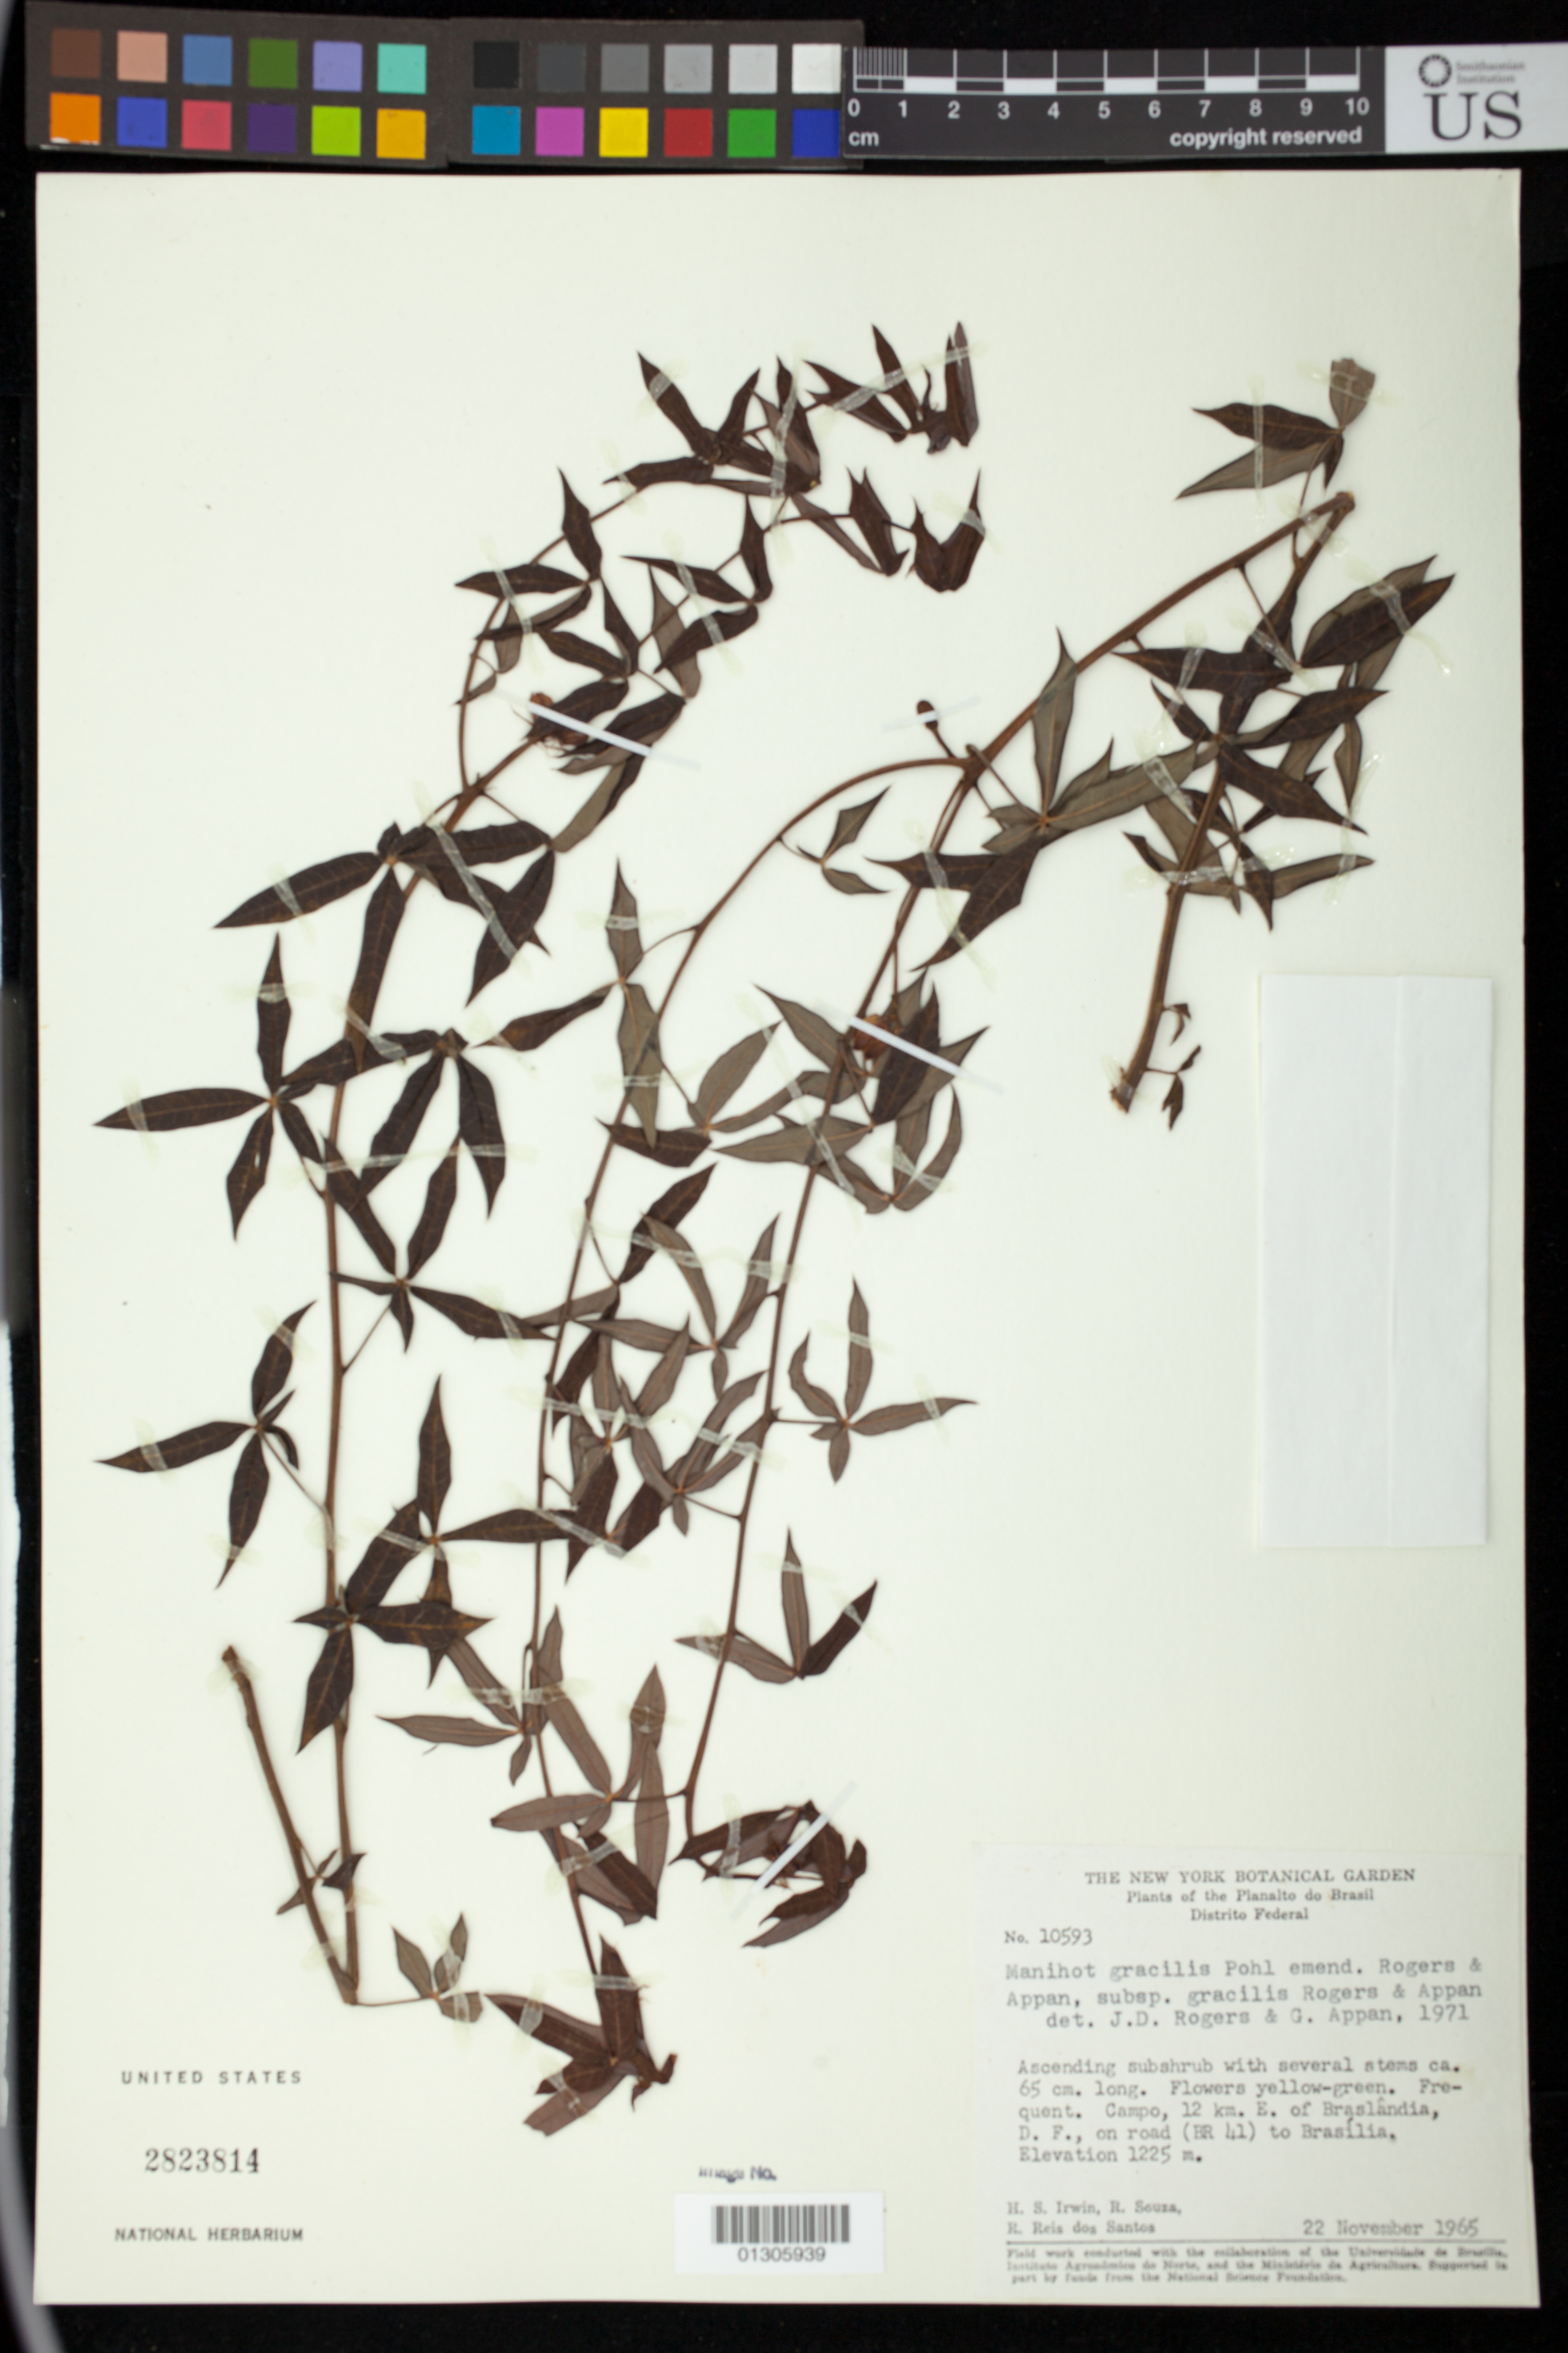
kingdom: Plantae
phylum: Tracheophyta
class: Magnoliopsida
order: Malpighiales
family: Euphorbiaceae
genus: Manihot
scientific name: Manihot esculenta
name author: Crantz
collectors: H. Irwin, R. Sousa & R. Reis dos Santos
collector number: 10593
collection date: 1965-11-22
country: Brazil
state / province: Distrito Federal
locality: Campo, 12 km E of Braslandia, D. F., on road (BR 41) to Brasilia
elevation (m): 1225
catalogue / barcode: US 2823814